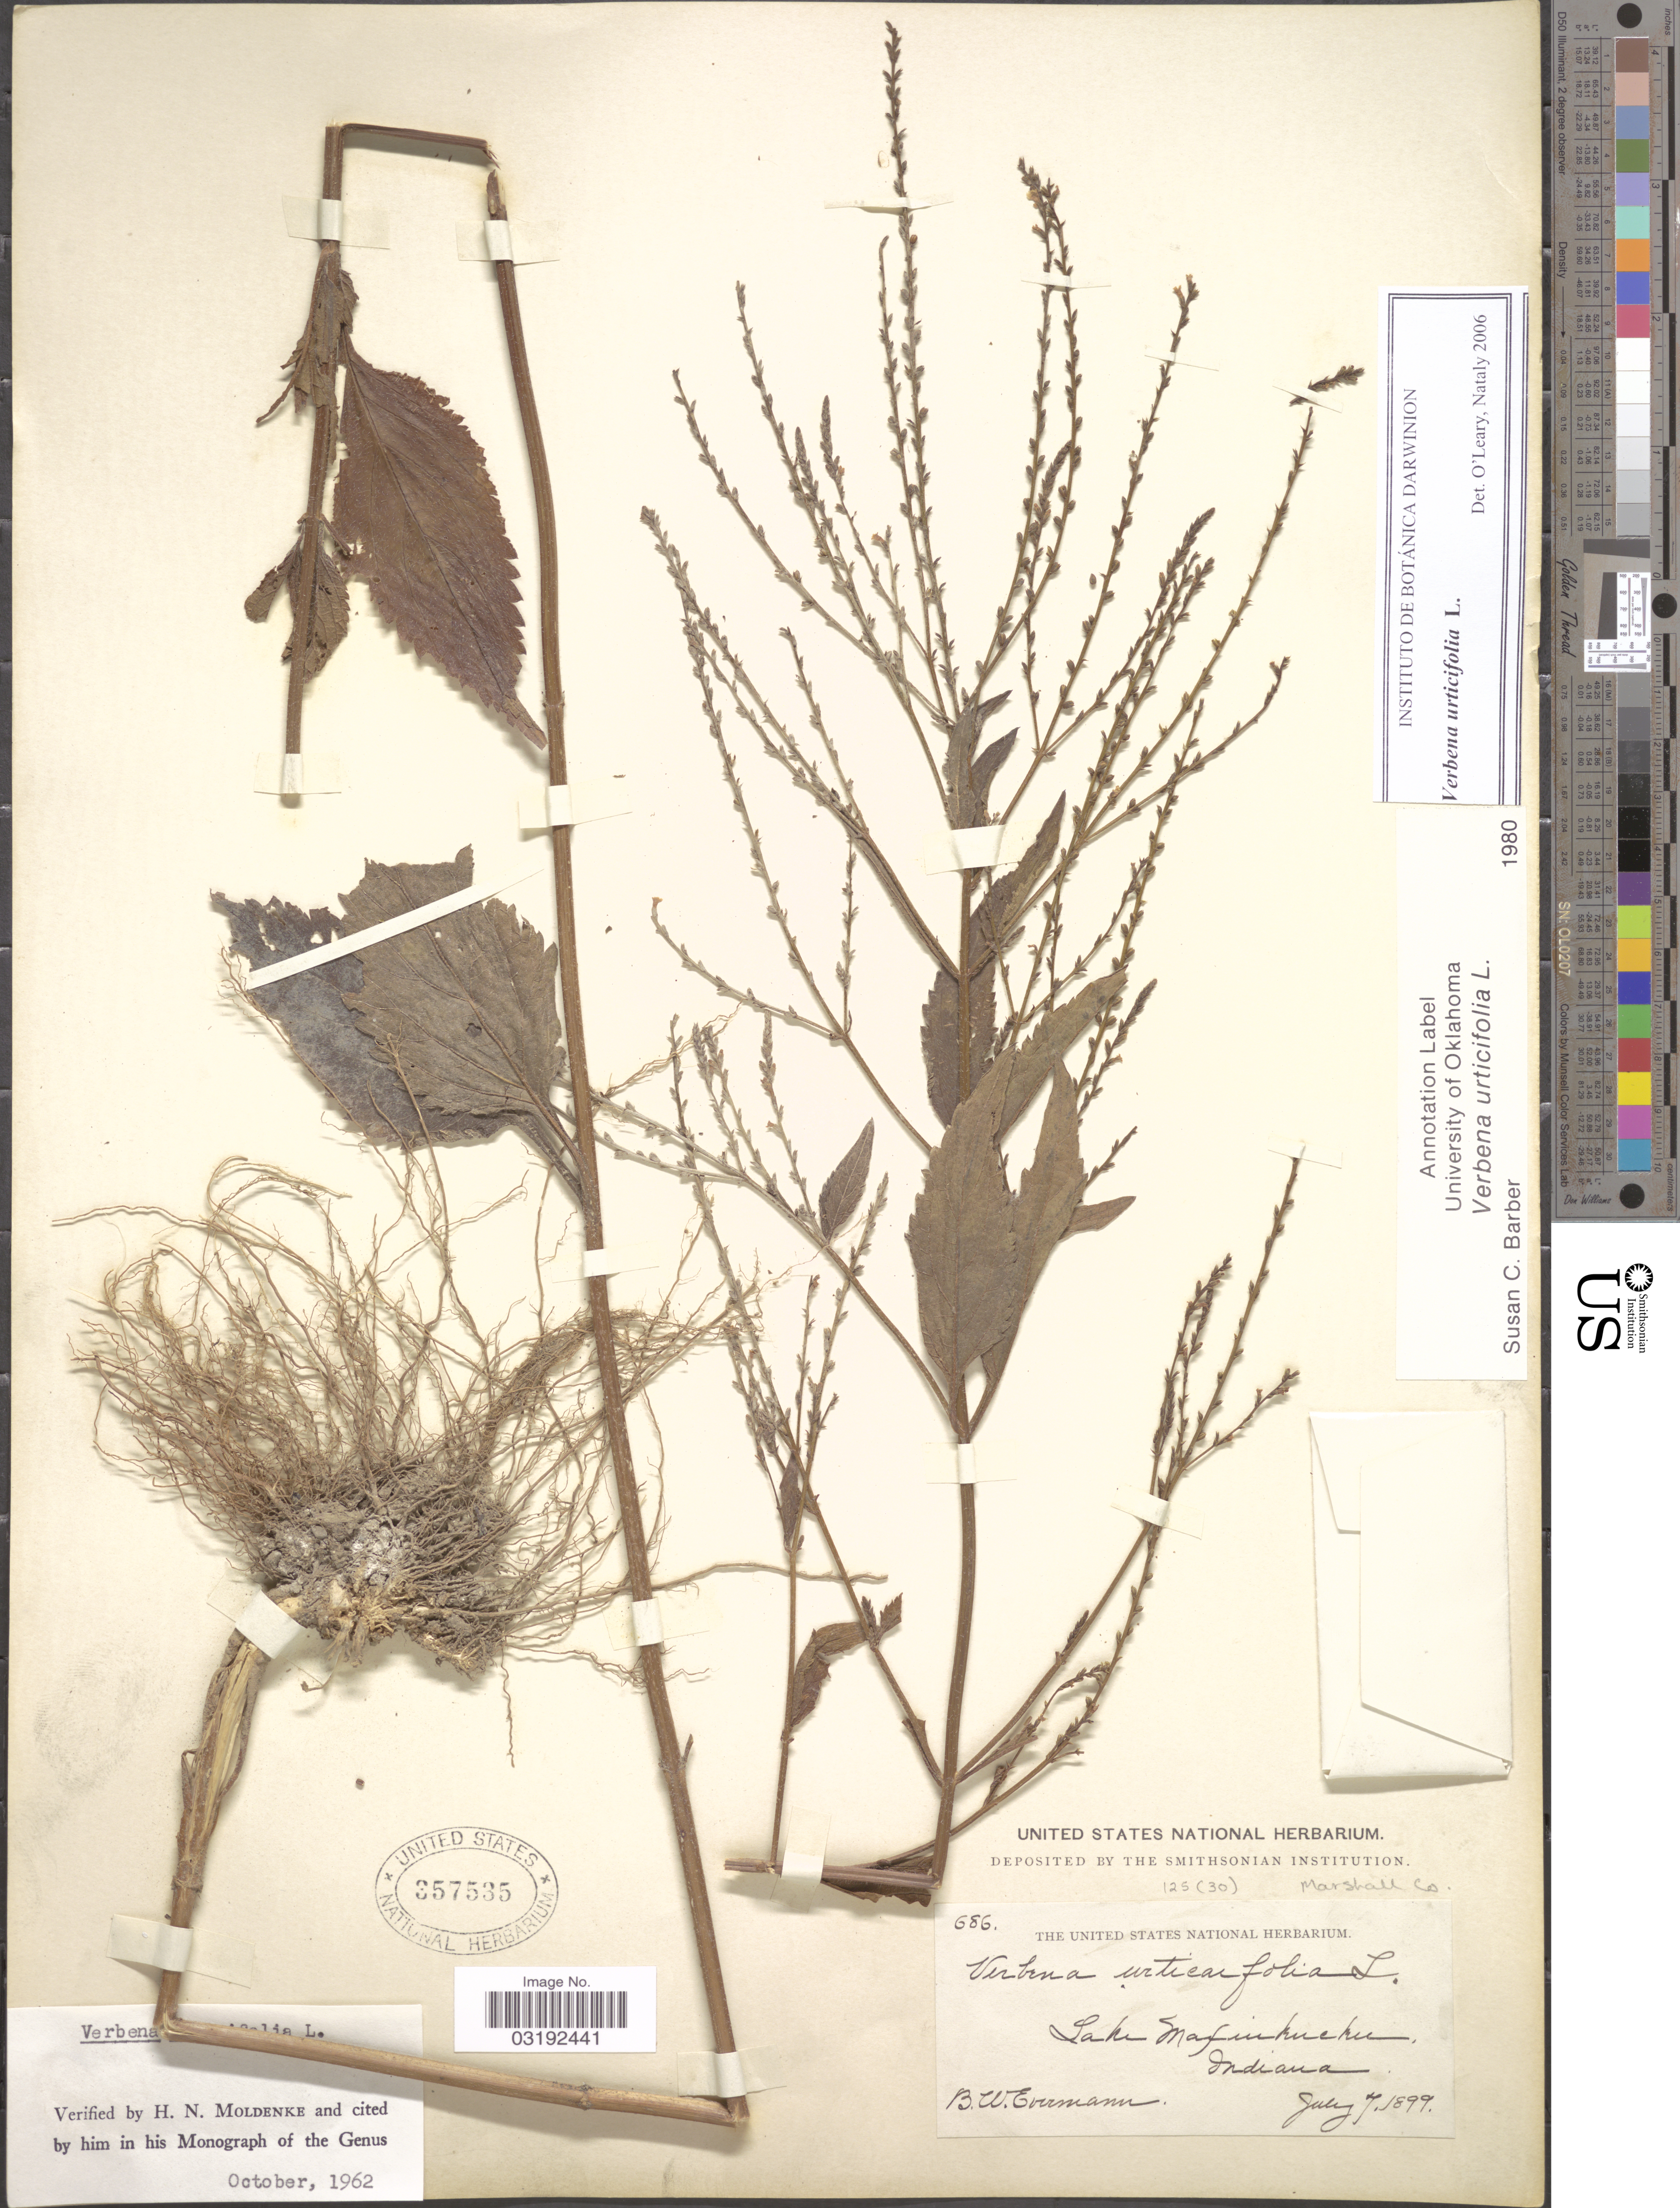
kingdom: Plantae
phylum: Tracheophyta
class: Magnoliopsida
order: Lamiales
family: Verbenaceae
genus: Verbena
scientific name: Verbena urticifolia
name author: L.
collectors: B. W. Evermann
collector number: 686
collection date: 1899-07-07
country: United States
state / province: Indiana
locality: Lake Maxinkuckee. Marshall Co.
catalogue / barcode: US 357535